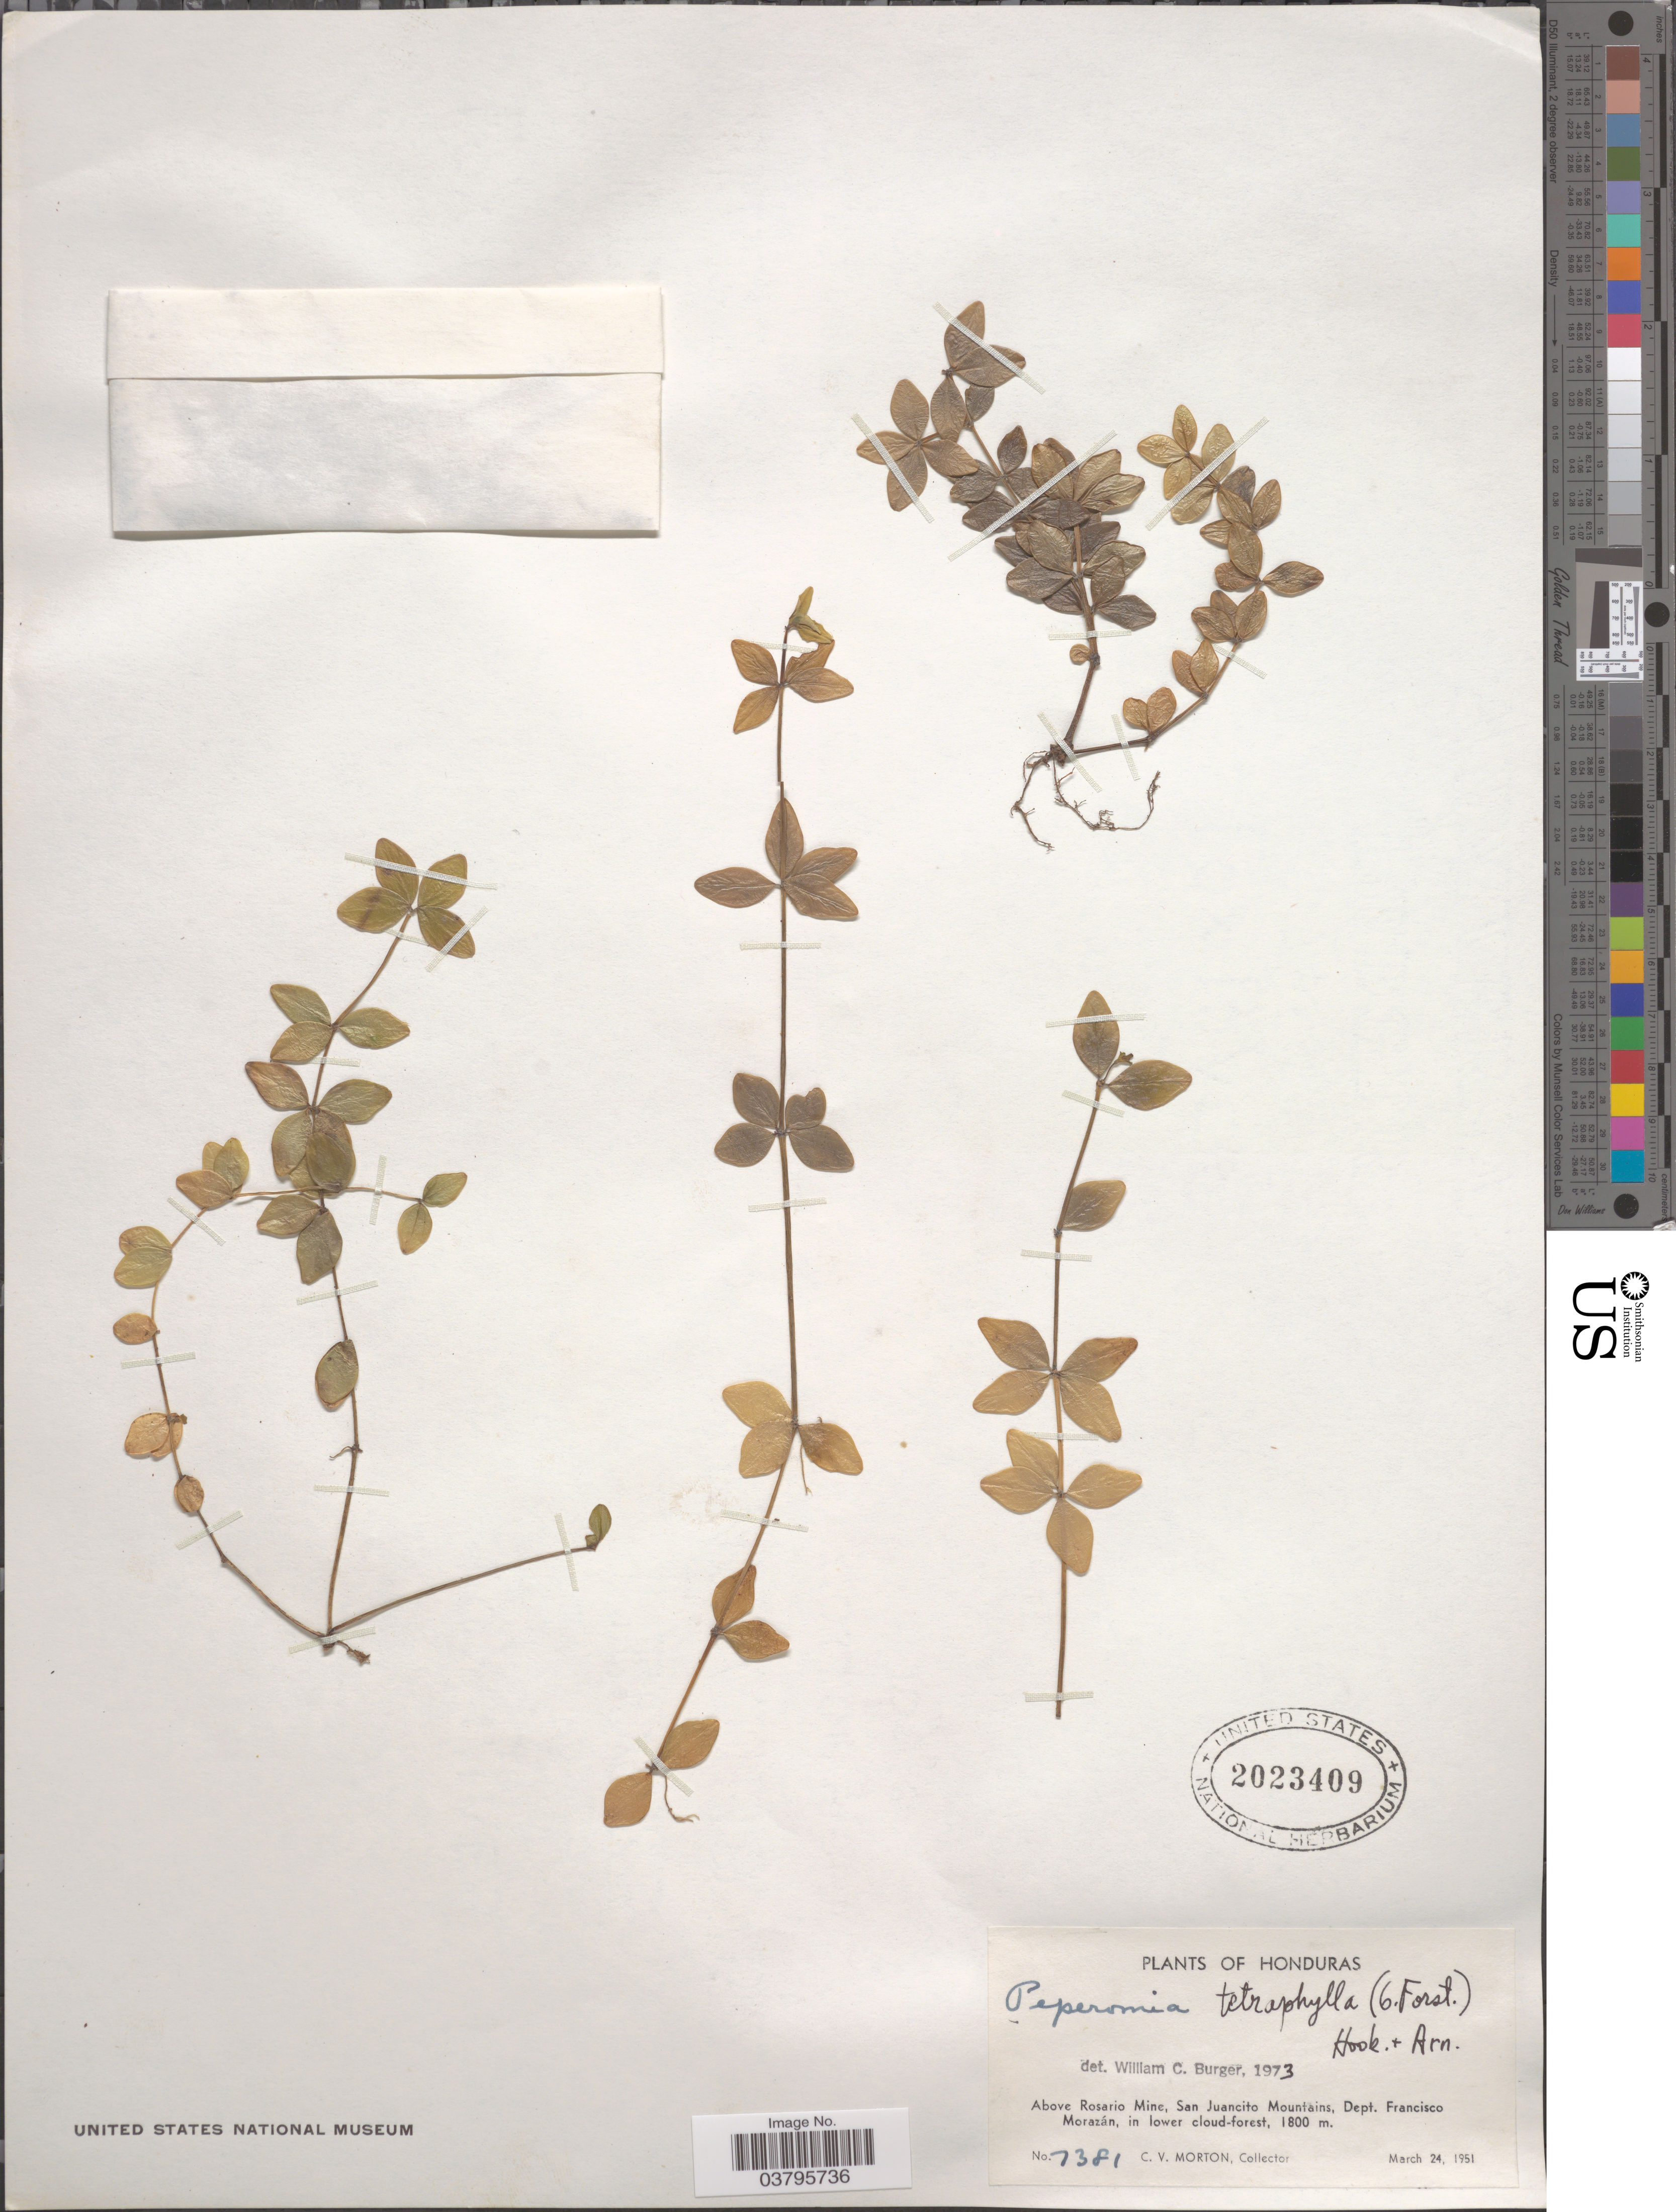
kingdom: Plantae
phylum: Tracheophyta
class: Magnoliopsida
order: Piperales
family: Piperaceae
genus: Peperomia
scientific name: Peperomia tetraphylla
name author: (G. Forst.) Hook. & Arn.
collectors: C. V. Morton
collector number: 7381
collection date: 1951-03-24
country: Honduras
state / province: Fco. Morazán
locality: Above Rosario Mine, San Juancito Mountains, Dept. Francisco Morazán.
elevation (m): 1800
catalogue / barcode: US 2023409